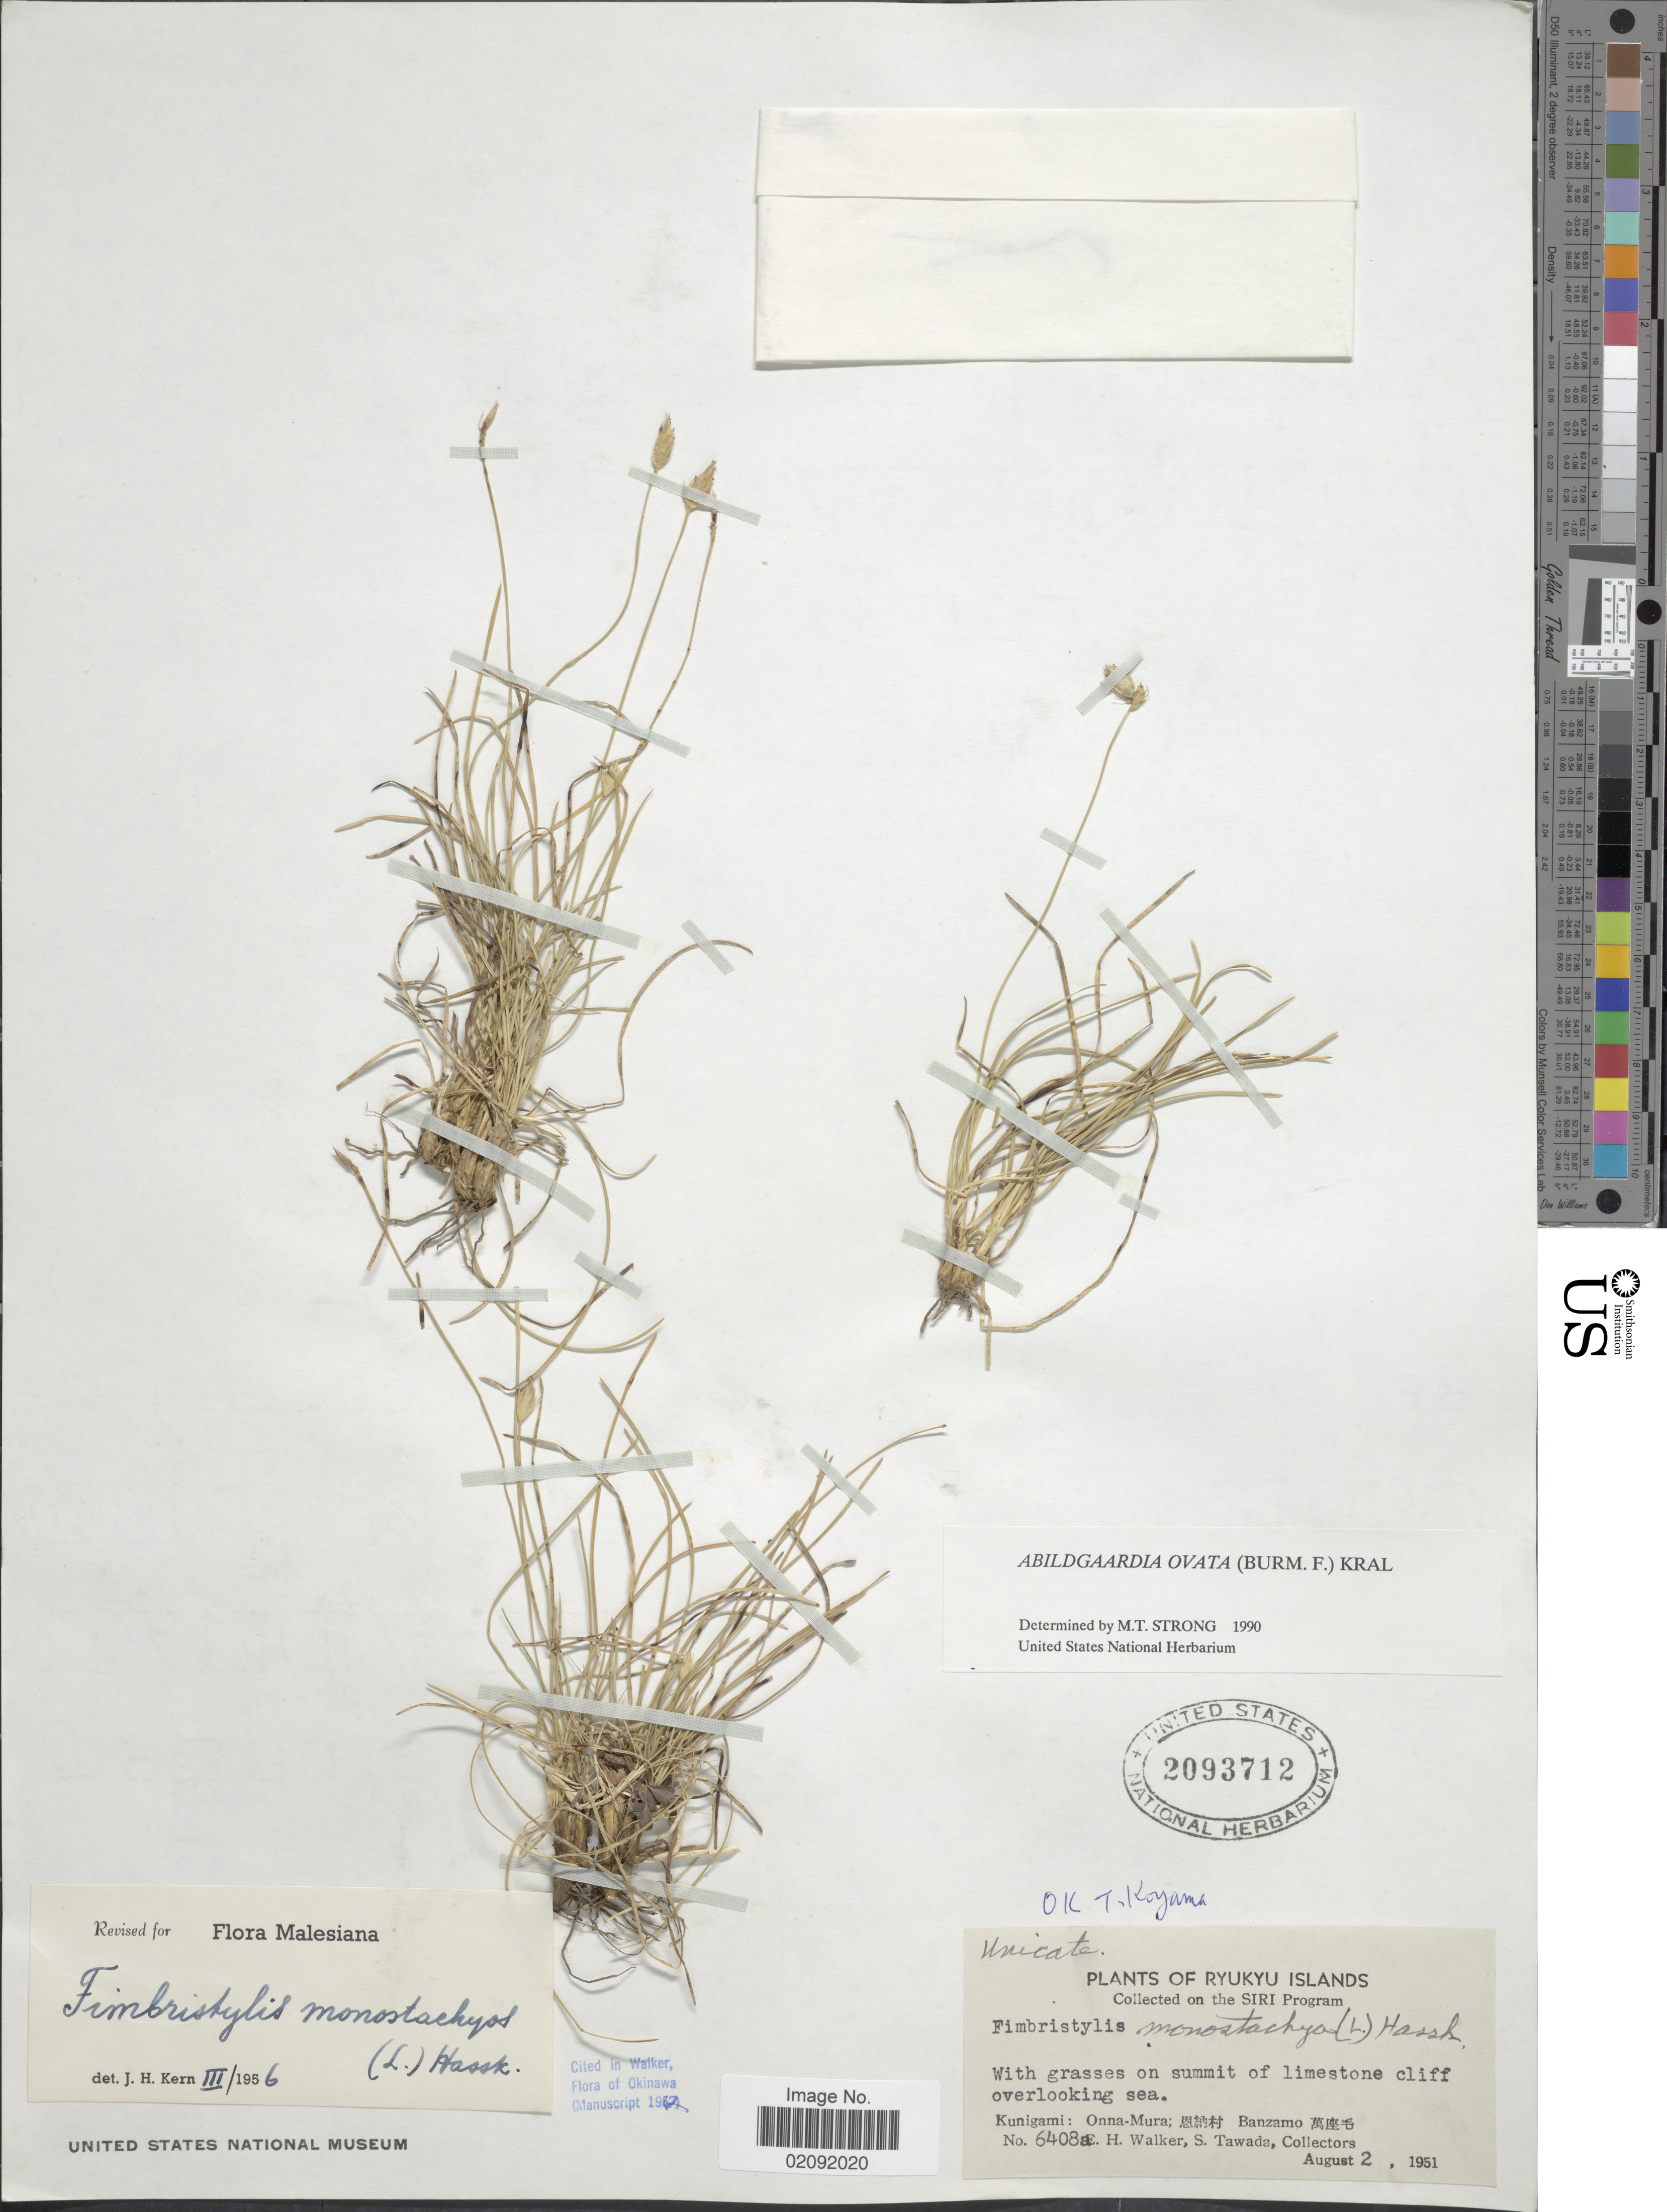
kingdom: Plantae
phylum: Tracheophyta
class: Liliopsida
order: Poales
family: Cyperaceae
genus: Abildgaardia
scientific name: Abildgaardia ovata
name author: (Burm. f.) Kral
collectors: E. H. Walker & S. Tawada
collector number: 6408a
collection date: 1951-08-02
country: Japan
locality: Ryukyu Islands, on summit of limestone ciff overlooking sea, Kunigami: Onna-Mura; Banzamo.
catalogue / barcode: US 2093712